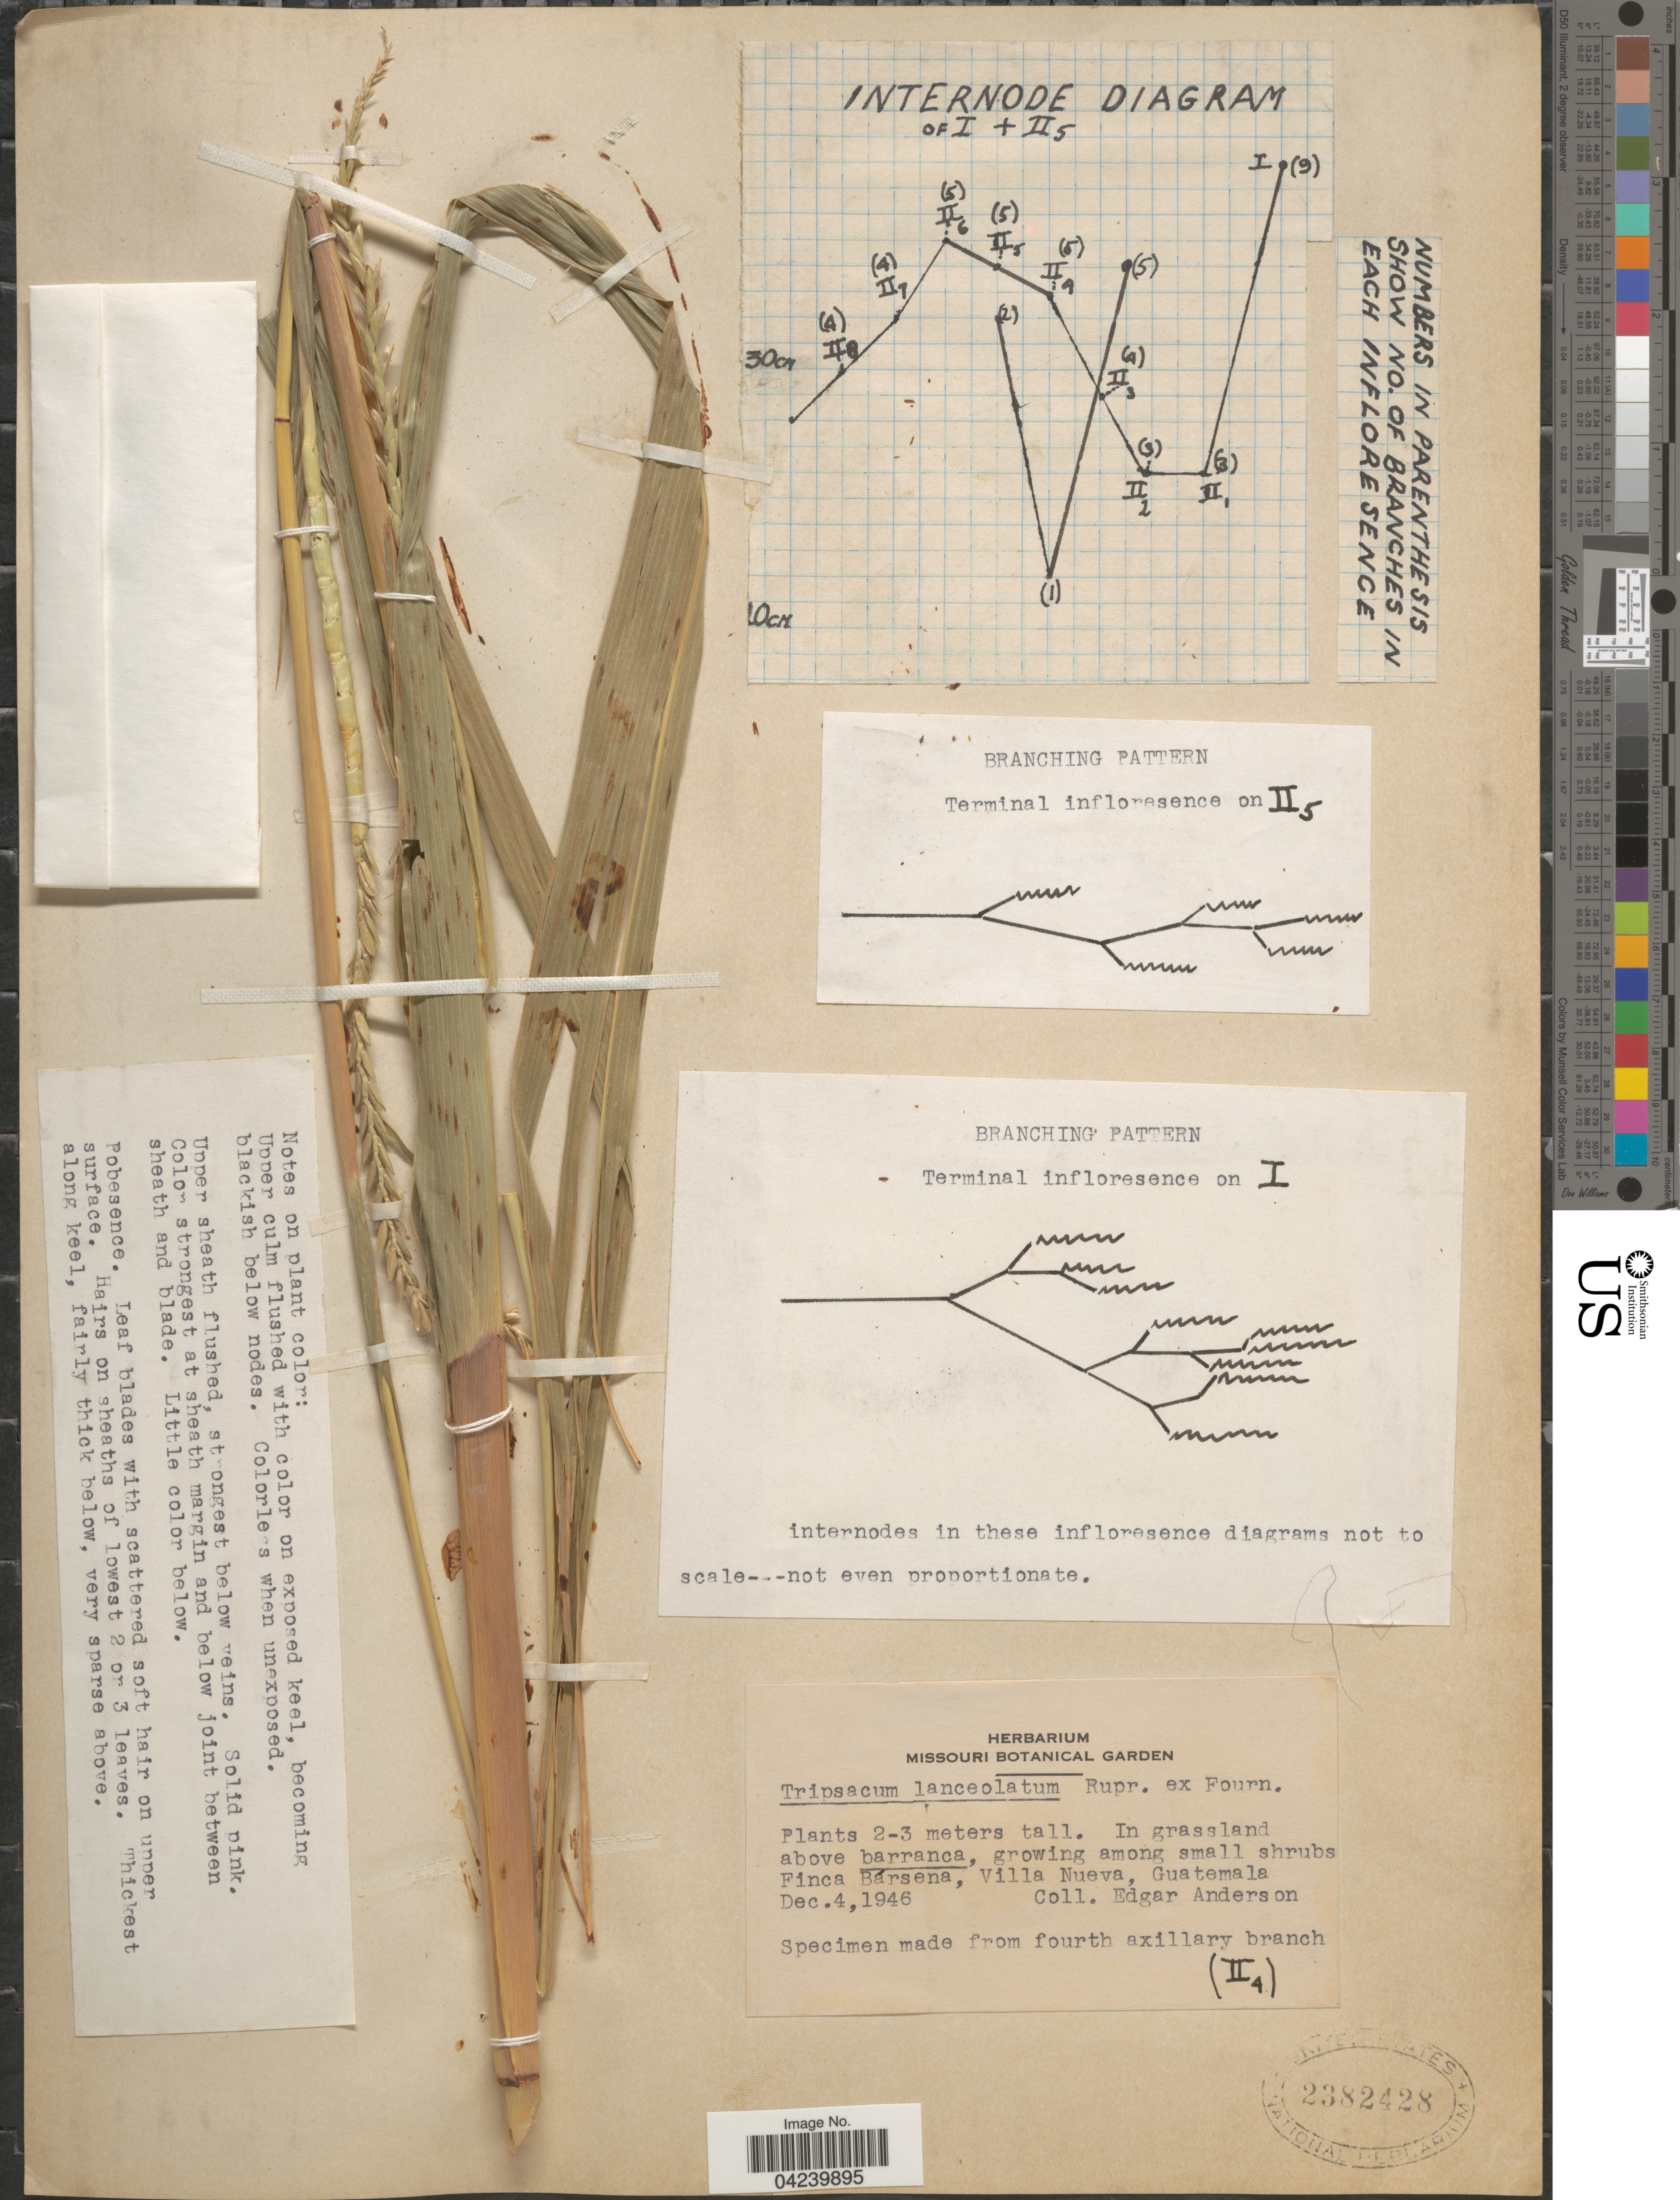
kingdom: Plantae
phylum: Tracheophyta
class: Liliopsida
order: Poales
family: Poaceae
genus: Tripsacum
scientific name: Tripsacum lanceolatum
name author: Rupr. ex E. Fourn.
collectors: E. S. Anderson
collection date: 1946-12-04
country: Guatemala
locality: In grassland above barranca, among small shrubs Finca Bársena, Villa Nueva.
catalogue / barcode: US 2382428